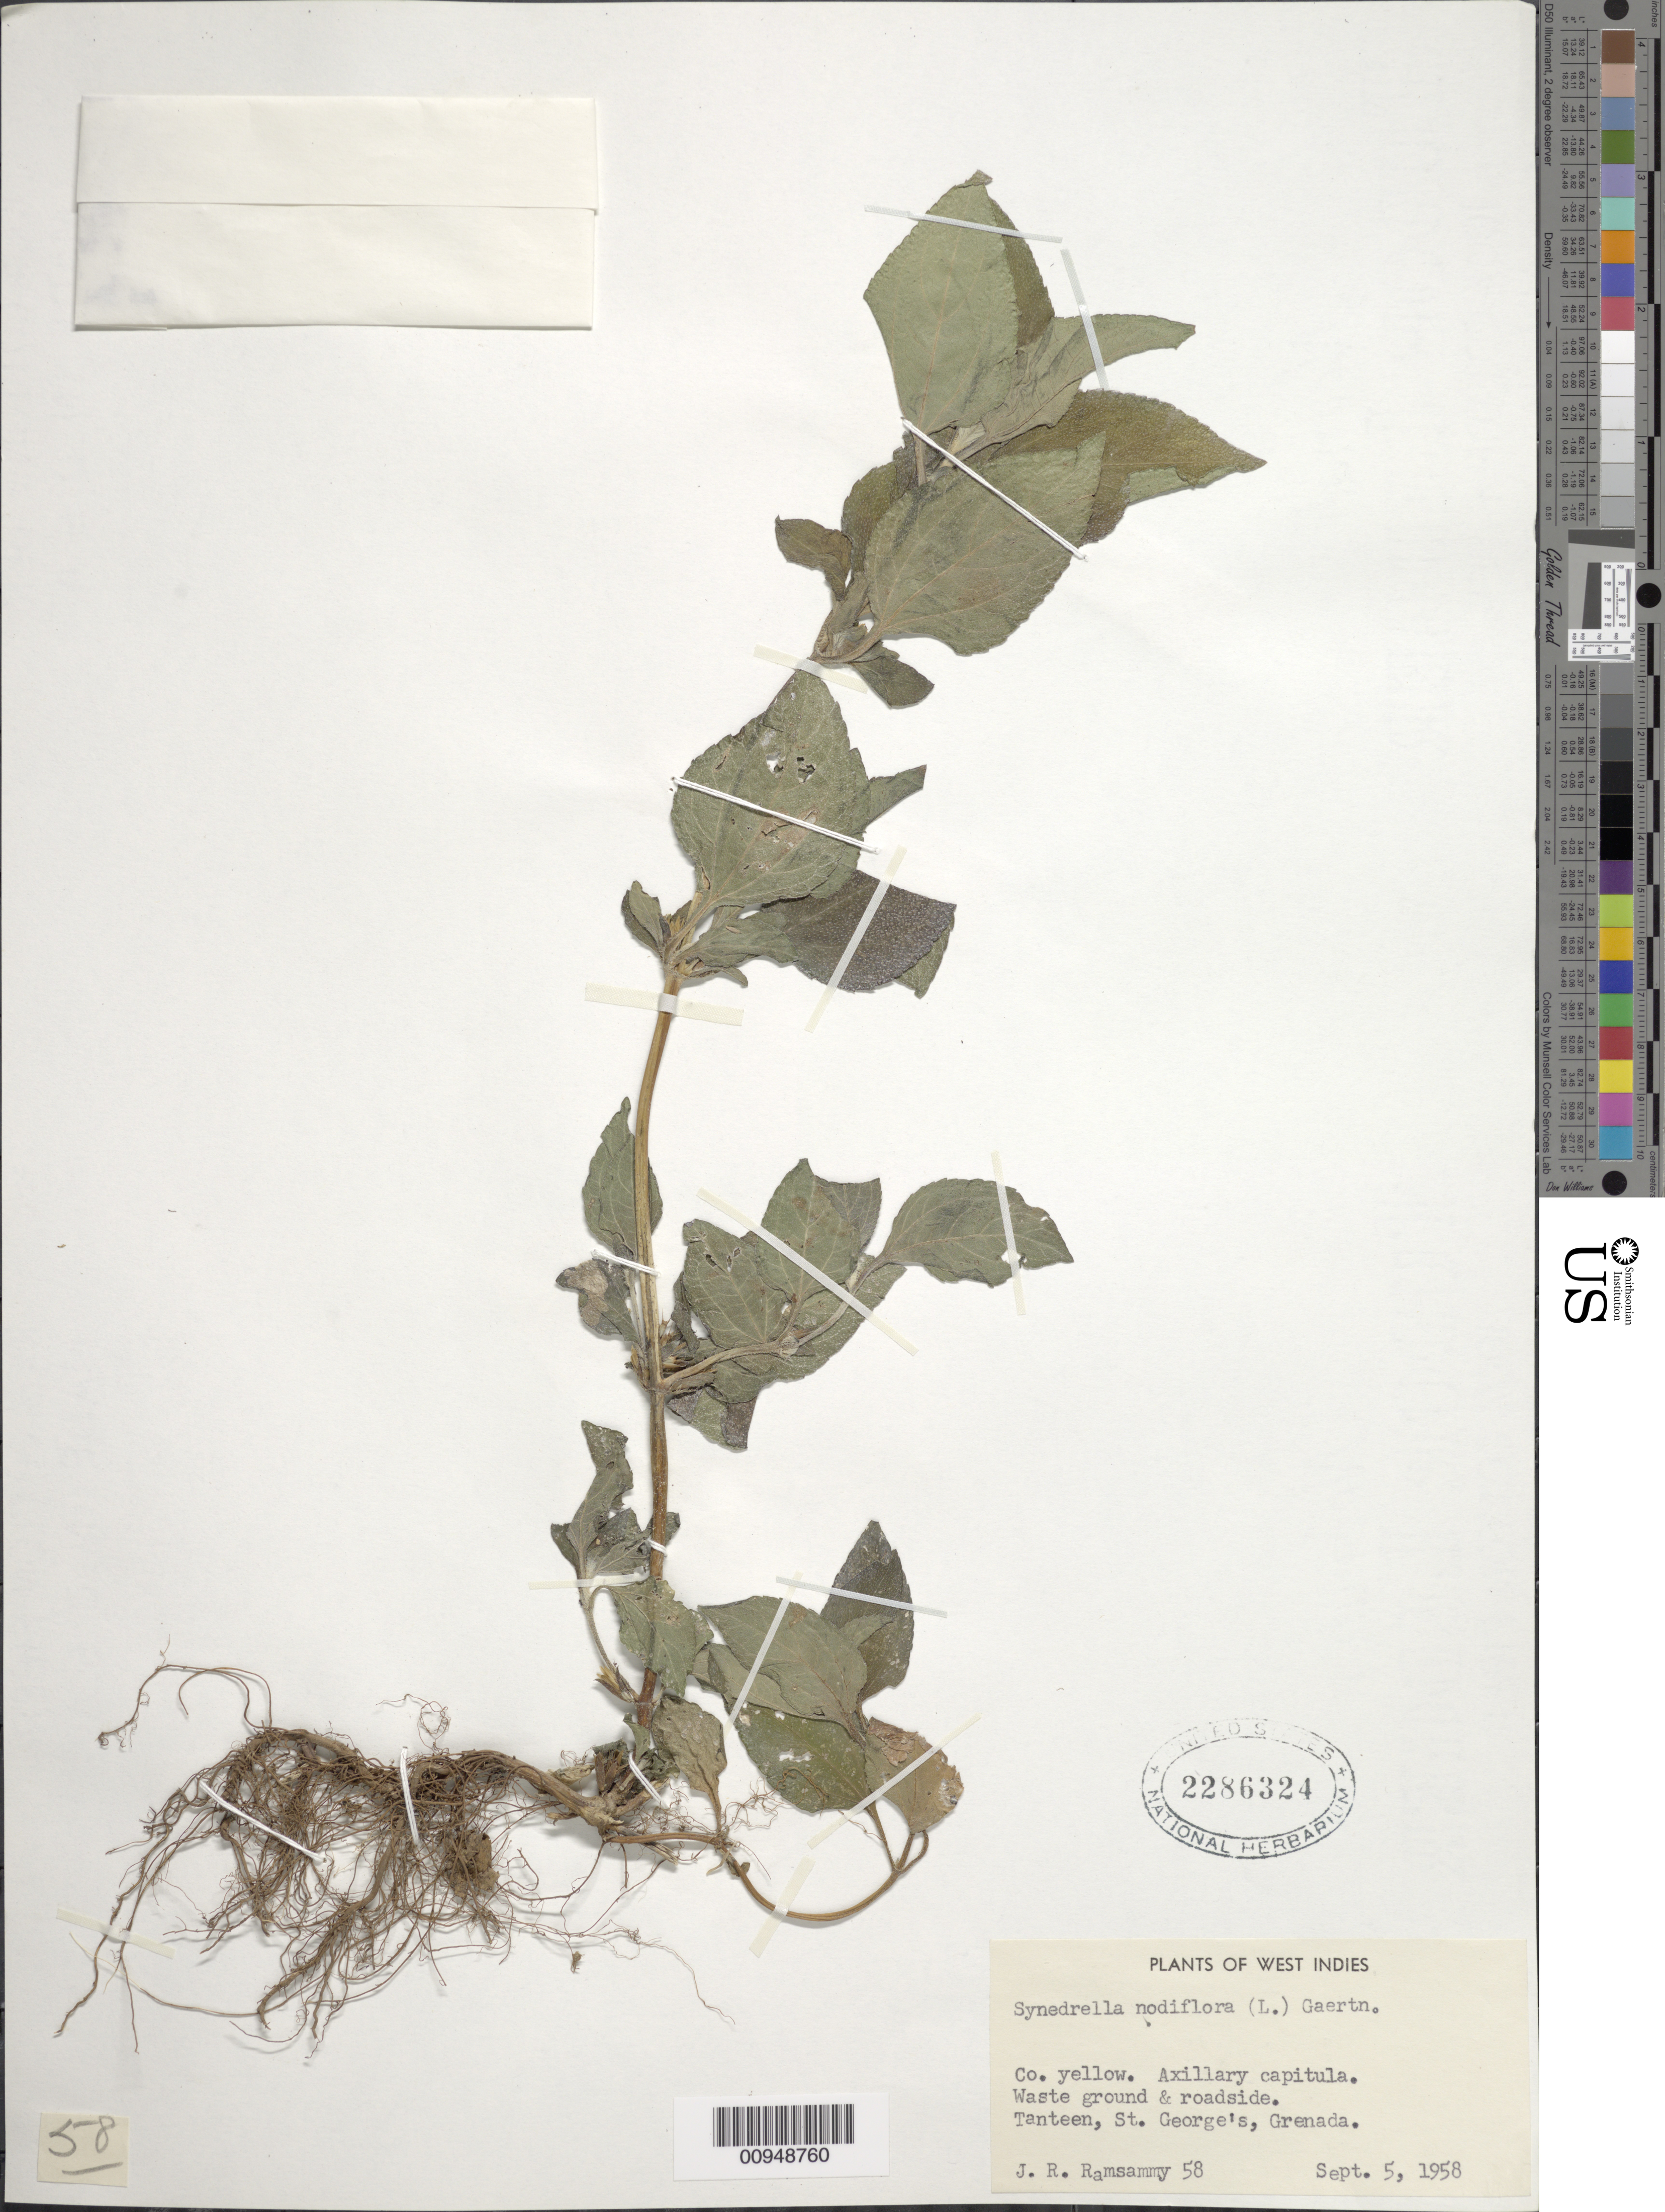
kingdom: Plantae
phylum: Tracheophyta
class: Magnoliopsida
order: Asterales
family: Asteraceae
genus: Synedrella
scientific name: Synedrella nodiflora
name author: (L.) Gaertn.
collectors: J. Ramsammy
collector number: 58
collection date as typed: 05 Sep 1958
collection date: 1958-09-05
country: Grenada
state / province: Saint George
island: Grenada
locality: Tanteen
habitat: Waste ground & roadside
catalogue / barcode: US 2286324